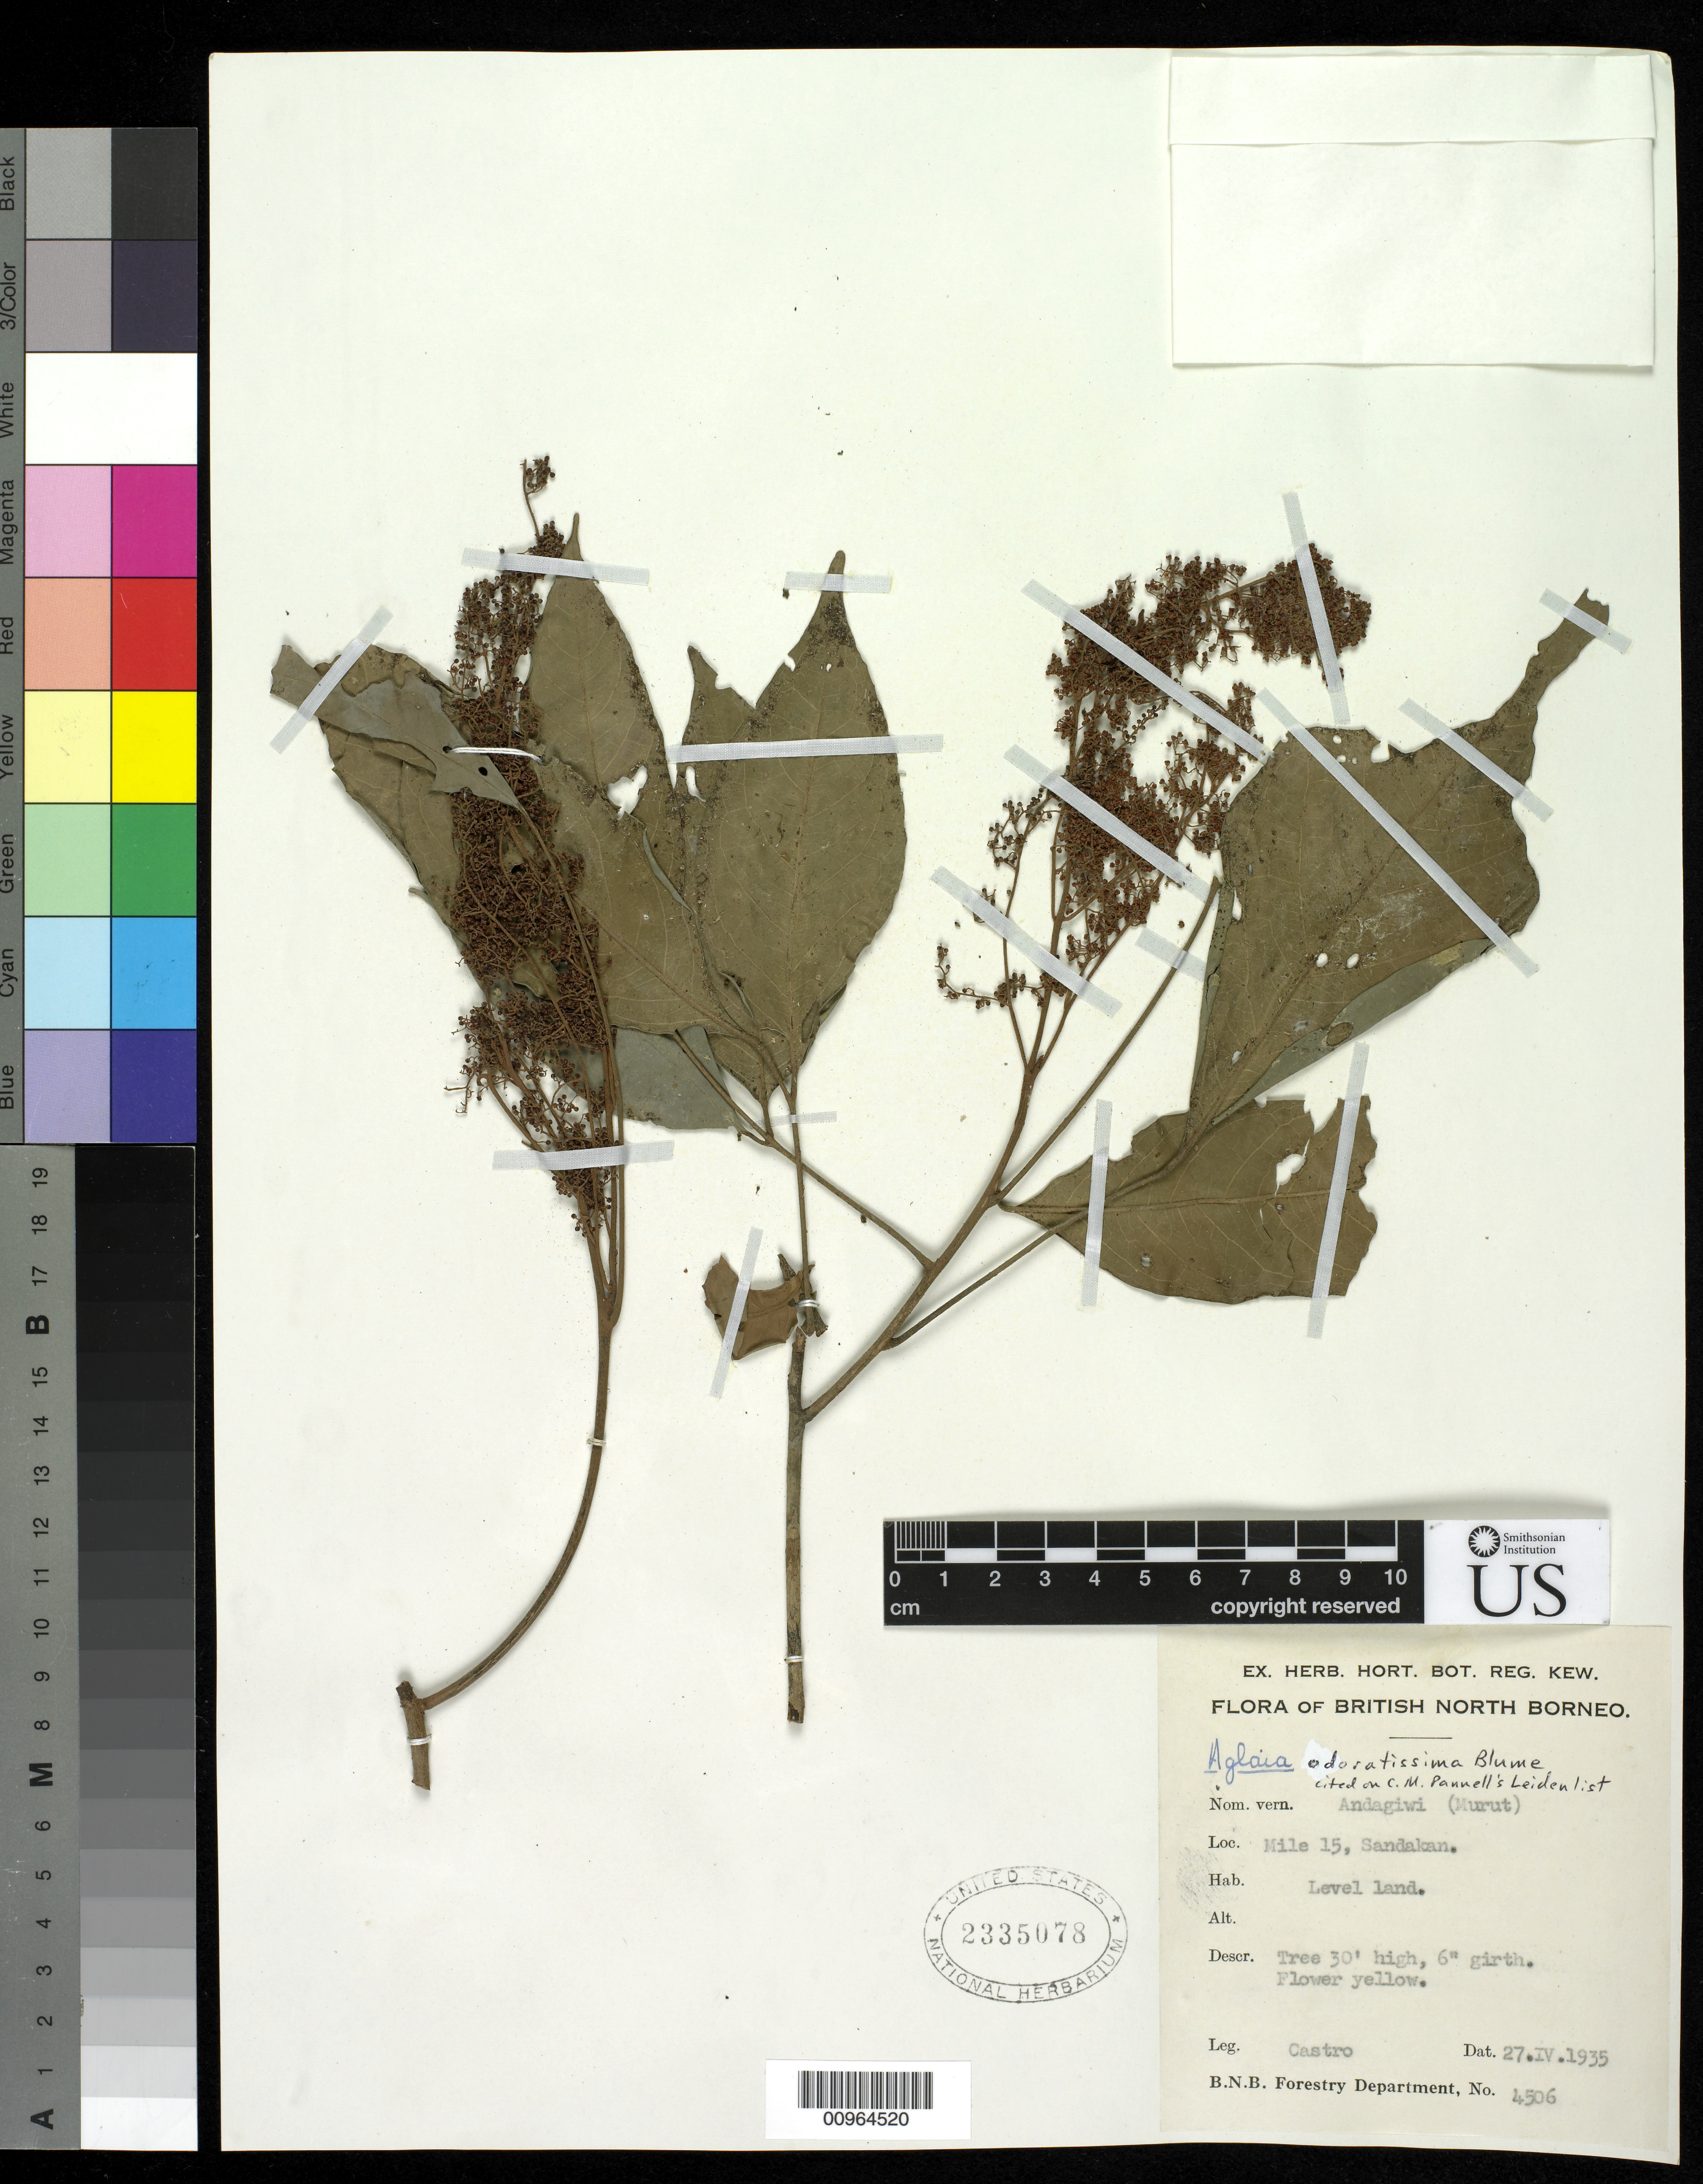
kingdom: Plantae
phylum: Tracheophyta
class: Magnoliopsida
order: Sapindales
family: Meliaceae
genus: Aglaia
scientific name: Aglaia odoratissima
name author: Blume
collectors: -. Castro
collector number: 4506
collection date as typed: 27 Apr 1935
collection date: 1935-04-27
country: Malaysia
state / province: Sabah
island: Borneo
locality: Mile 15, Sandakan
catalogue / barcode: US 2335078